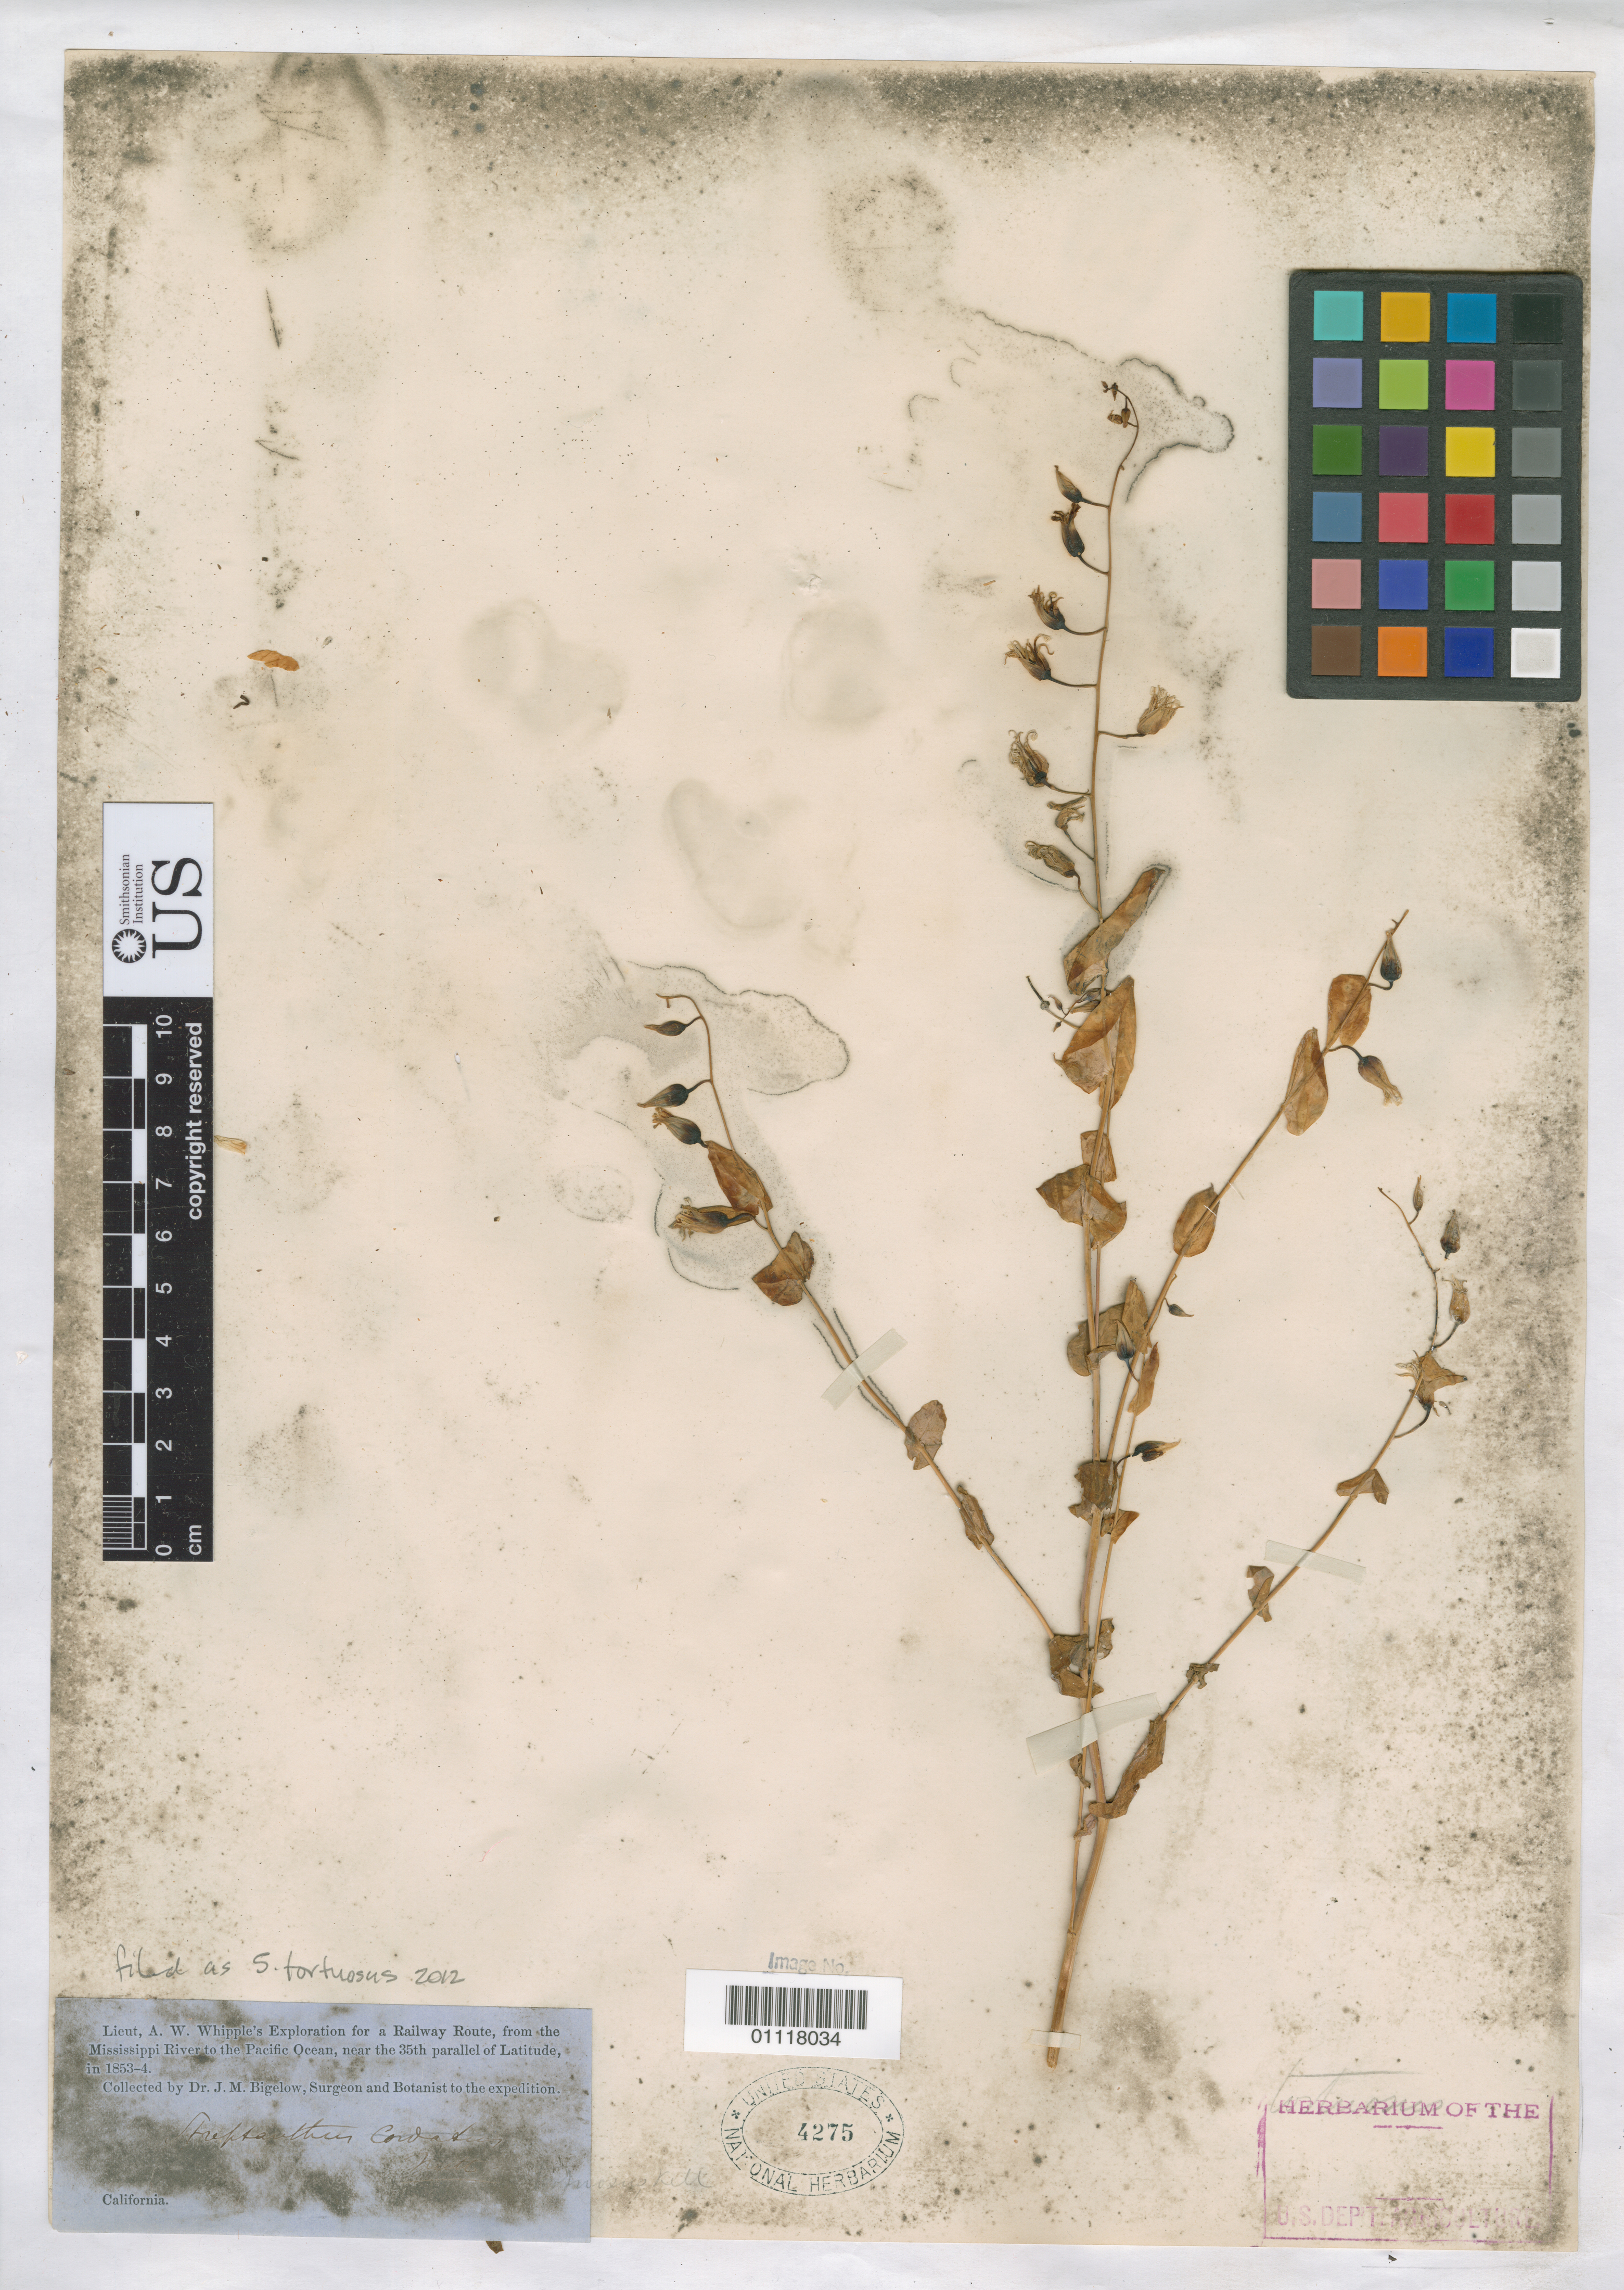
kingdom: Plantae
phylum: Tracheophyta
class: Magnoliopsida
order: Brassicales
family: Brassicaceae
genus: Streptanthus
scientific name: Streptanthus tortuosus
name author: Kellogg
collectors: J. M. Bigelow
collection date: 1853/1854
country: United States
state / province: California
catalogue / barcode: US 4275